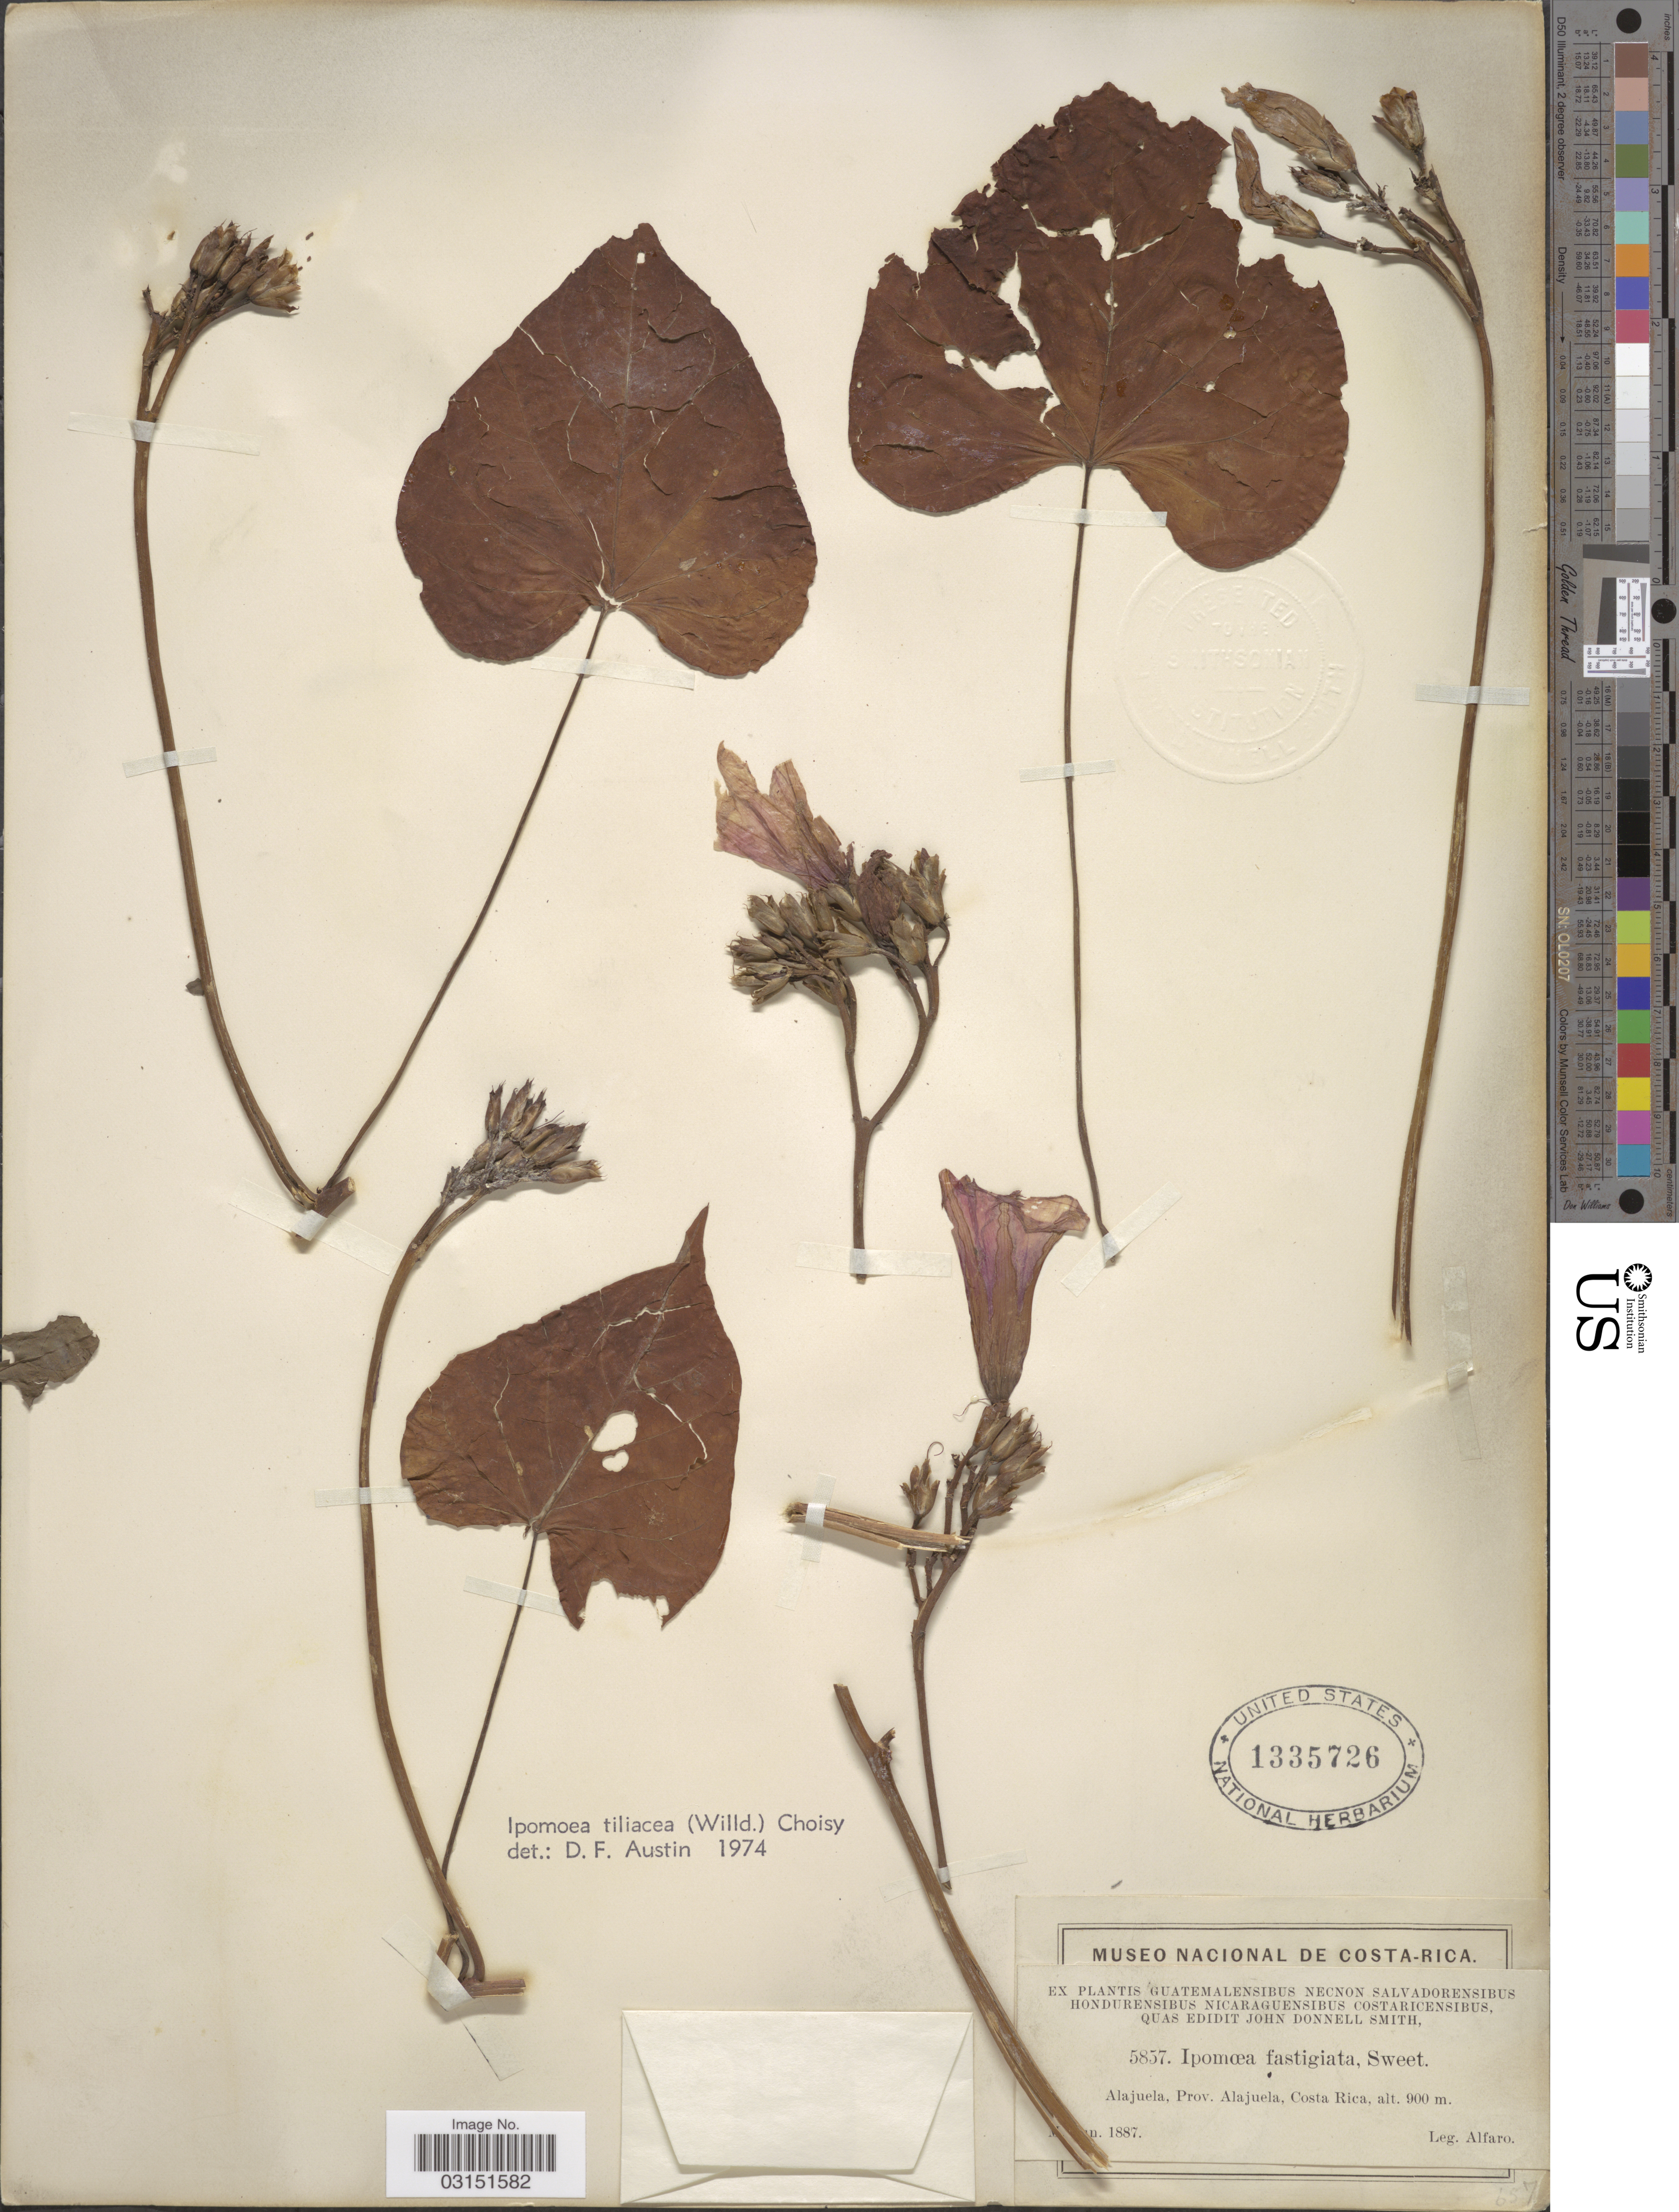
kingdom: Plantae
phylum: Tracheophyta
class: Magnoliopsida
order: Solanales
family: Convolvulaceae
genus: Ipomoea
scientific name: Ipomoea tiliacea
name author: (Willd.) Choisy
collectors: Alfaro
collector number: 5857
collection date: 1887-06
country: Costa Rica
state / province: Alajuela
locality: Alajuela.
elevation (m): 900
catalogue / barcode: US 1335726